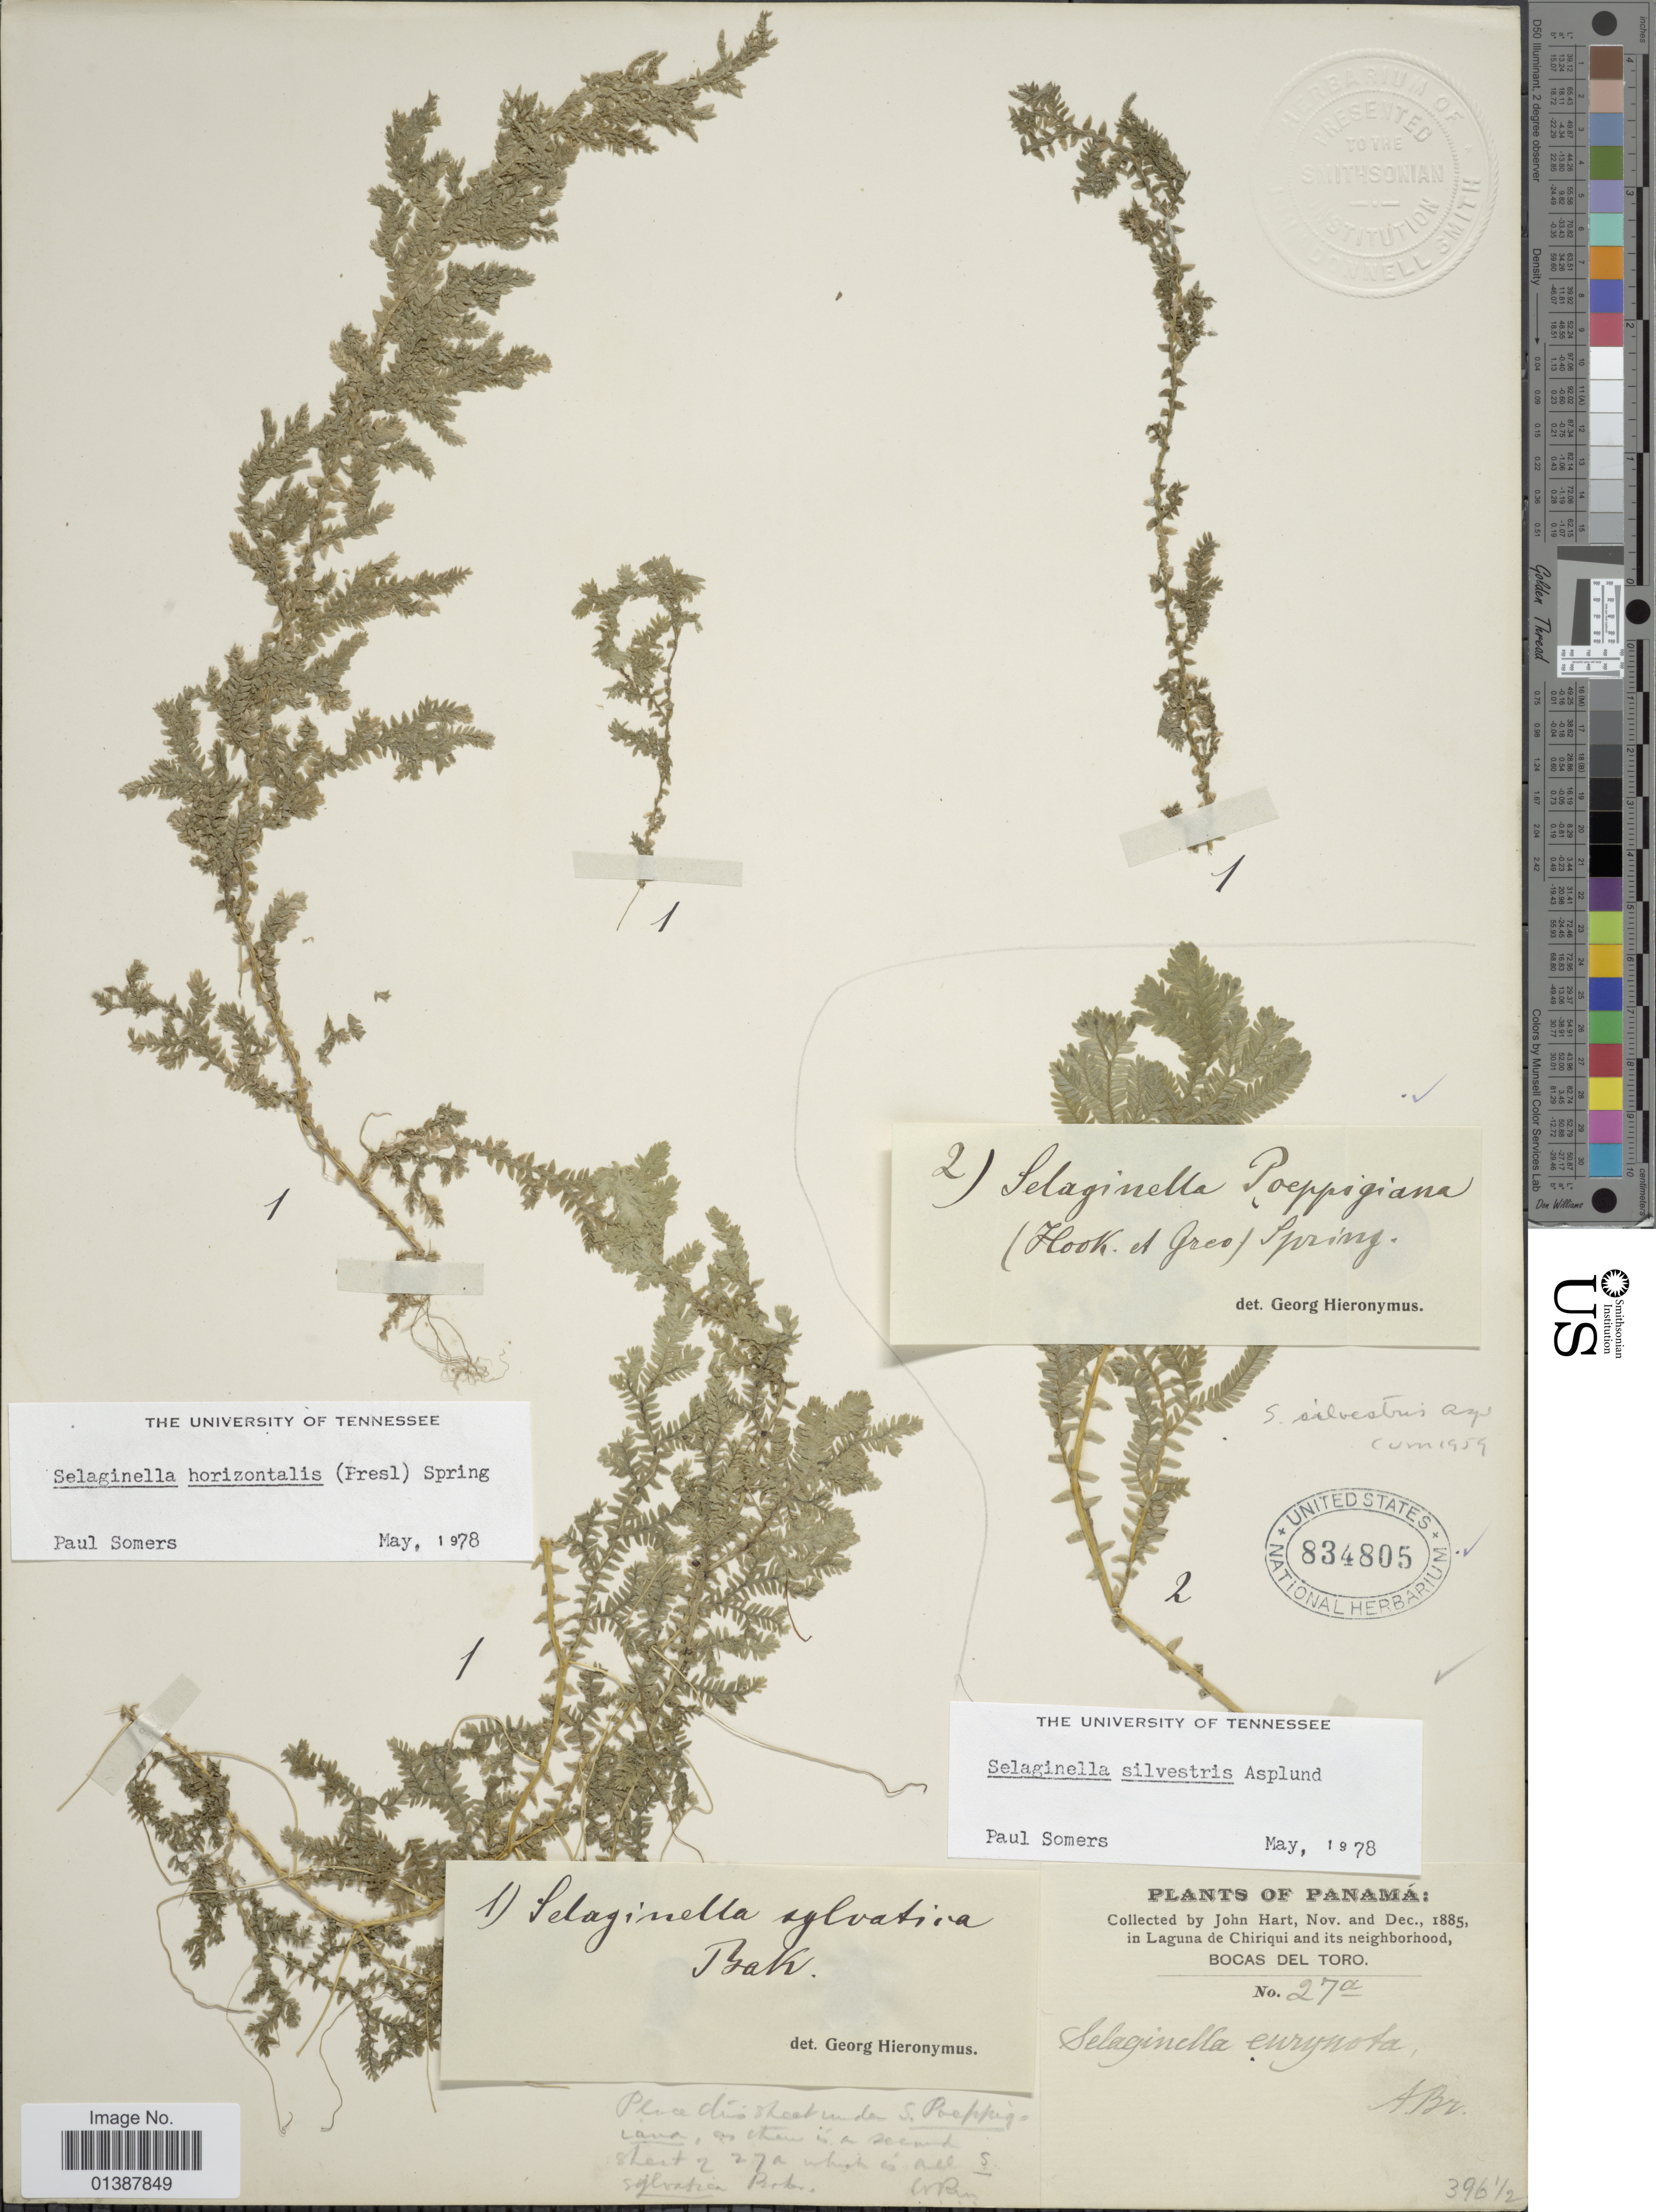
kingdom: Plantae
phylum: Tracheophyta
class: Lycopodiopsida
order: Selaginellales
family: Selaginellaceae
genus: Selaginella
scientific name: Selaginella horizontalis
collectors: J. H. Hart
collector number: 27a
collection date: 1885-11/1885-12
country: Panama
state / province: Bocas del Toro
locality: In Laguna de Chiriqui and its neighborhood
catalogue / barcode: US 834805